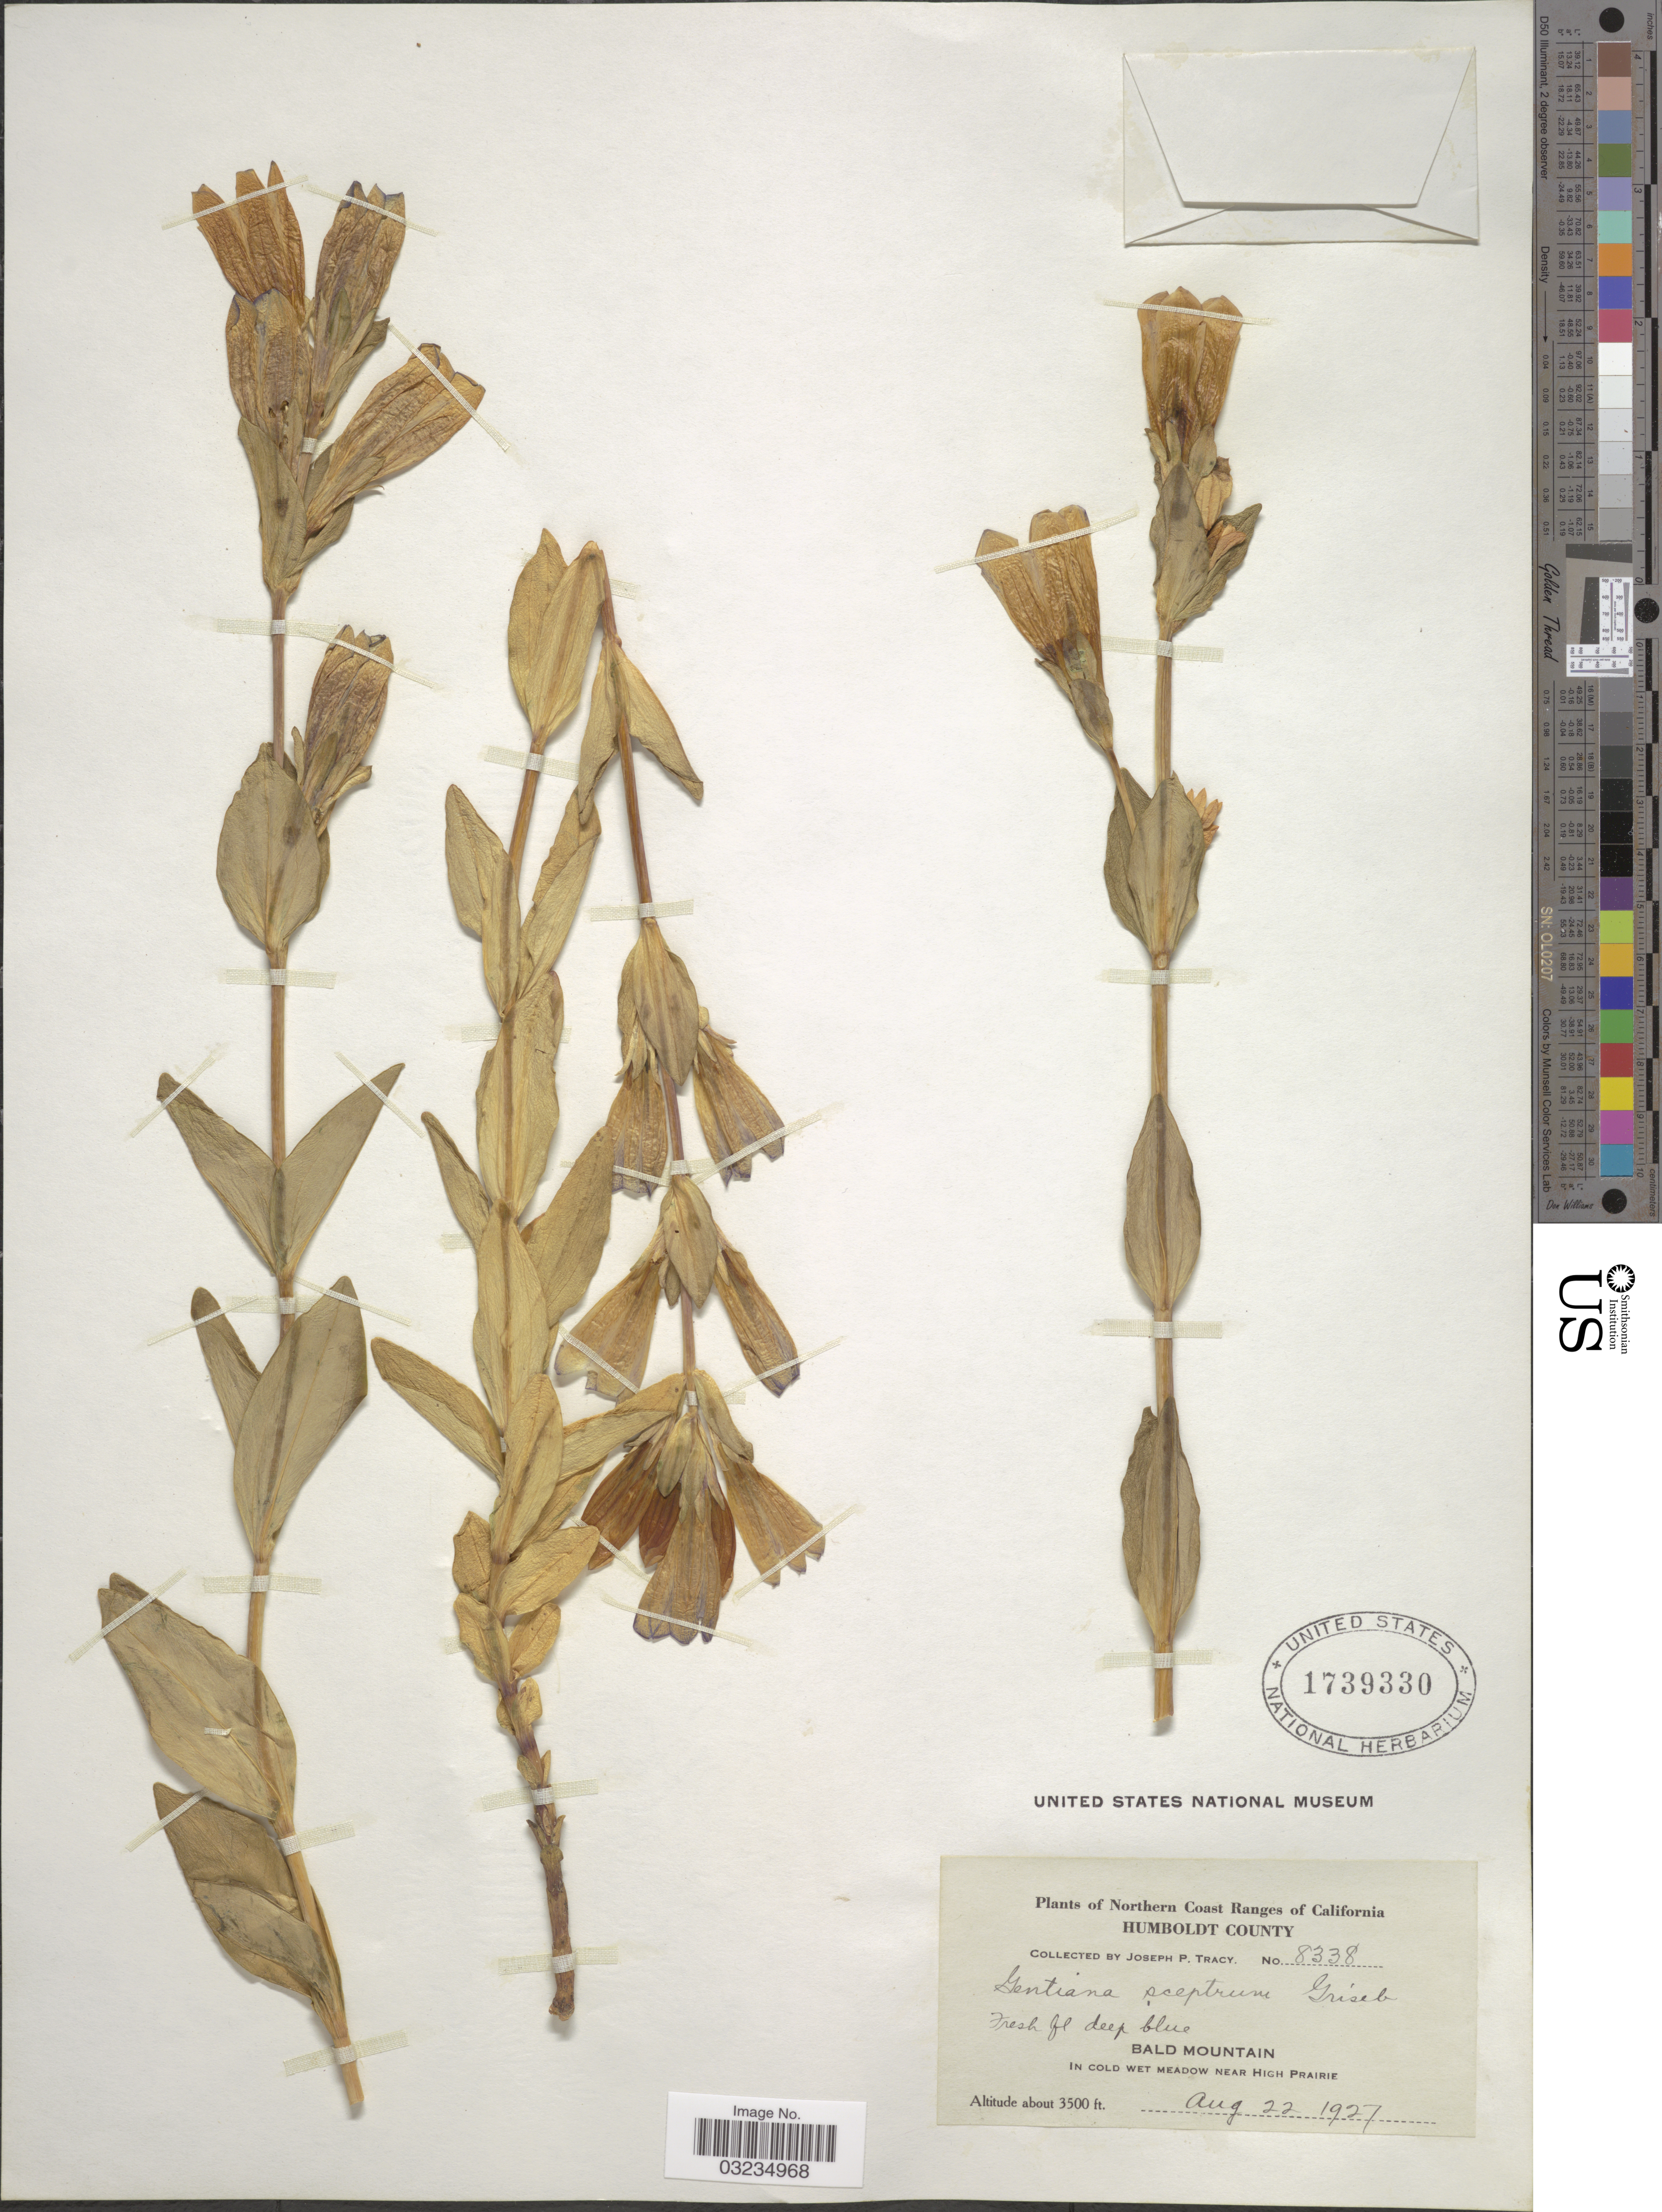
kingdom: Plantae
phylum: Tracheophyta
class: Magnoliopsida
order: Gentianales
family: Gentianaceae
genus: Gentiana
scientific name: Gentiana sceptrum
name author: Griseb.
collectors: J. Tracy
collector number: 8338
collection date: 1927-08-22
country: United States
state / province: California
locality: Northern Coast Ranges of California. Bald Mountain. In cold wet meadow near High Prairie.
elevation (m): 1067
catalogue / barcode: US 1739330